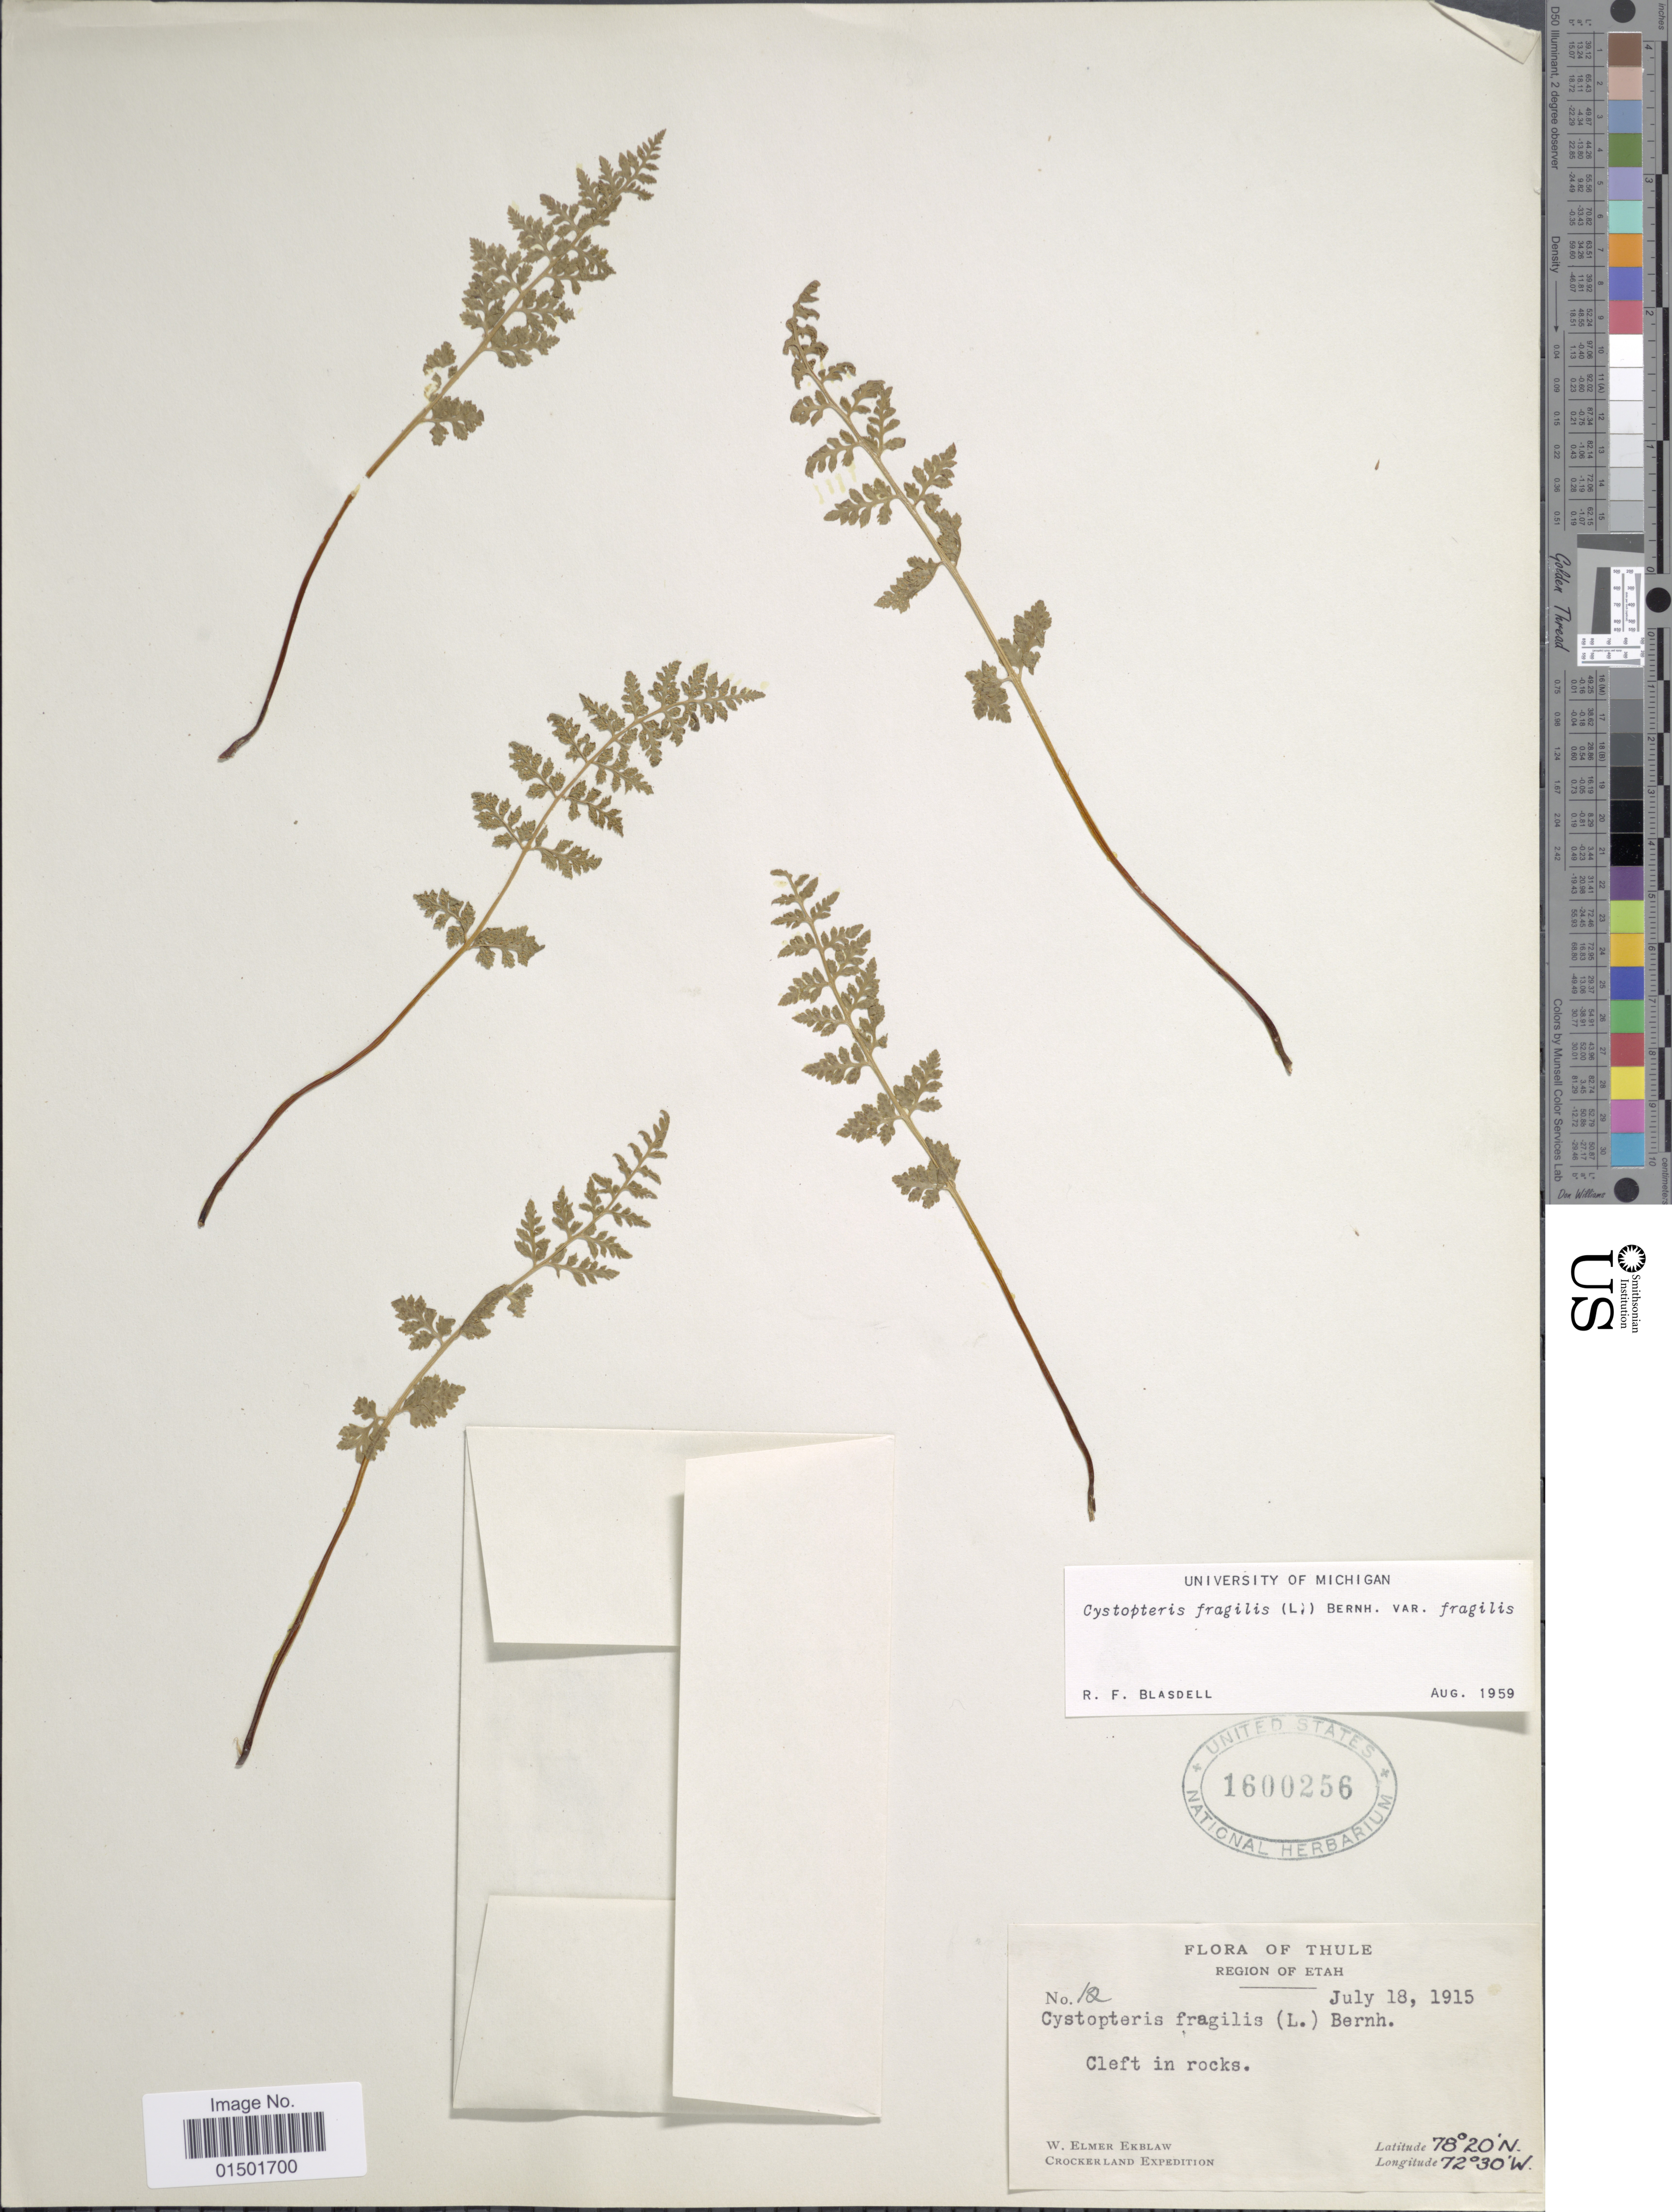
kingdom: Plantae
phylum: Tracheophyta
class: Polypodiopsida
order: Polypodiales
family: Cystopteridaceae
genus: Cystopteris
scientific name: Cystopteris fragilis var. fragilis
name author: (L.) Bernh.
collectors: W. Ekblaw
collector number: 12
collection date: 1915-07-18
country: Greenland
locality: Thule, Region of Etah. Crockerland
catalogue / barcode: US 1600256